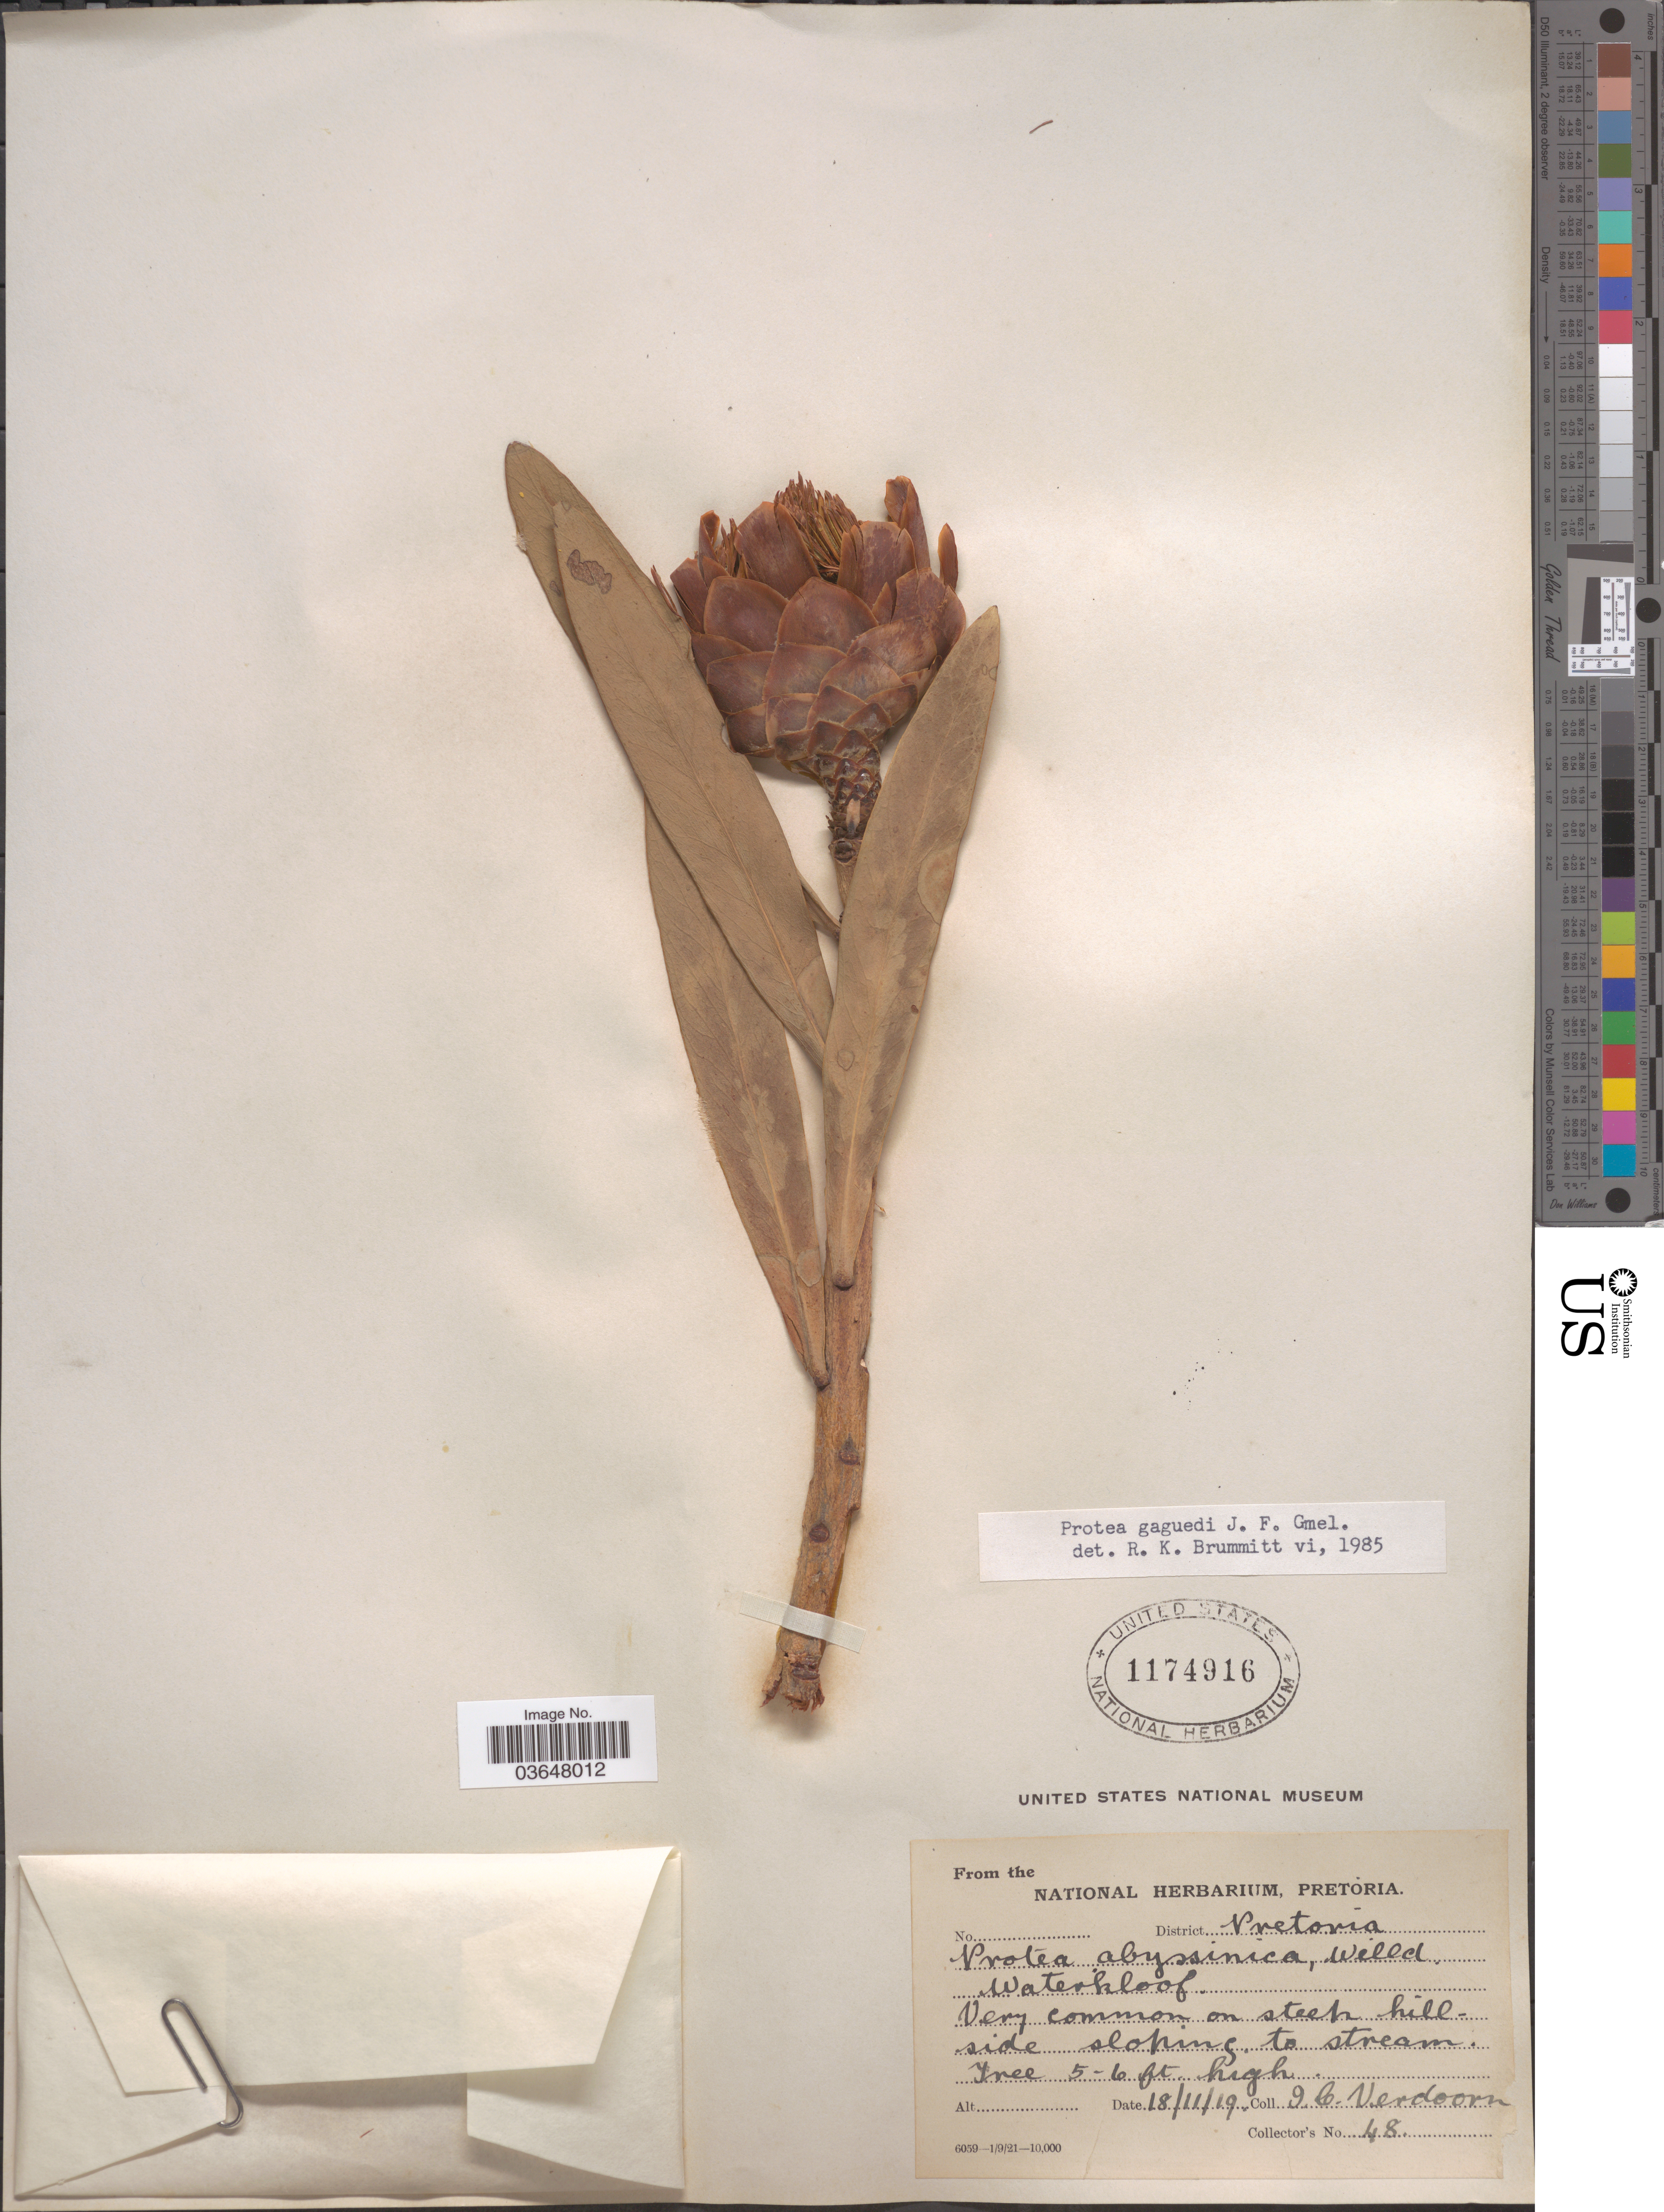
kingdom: Plantae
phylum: Tracheophyta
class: Magnoliopsida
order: Proteales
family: Proteaceae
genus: Protea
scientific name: Protea gaguedi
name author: J.F. Gmel.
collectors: I. Verdoorn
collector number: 48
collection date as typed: Transcribed d/m/y: 18/11/19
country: South Africa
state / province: Gauteng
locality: District Pretoria. Waterkloof.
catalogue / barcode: US 1174916